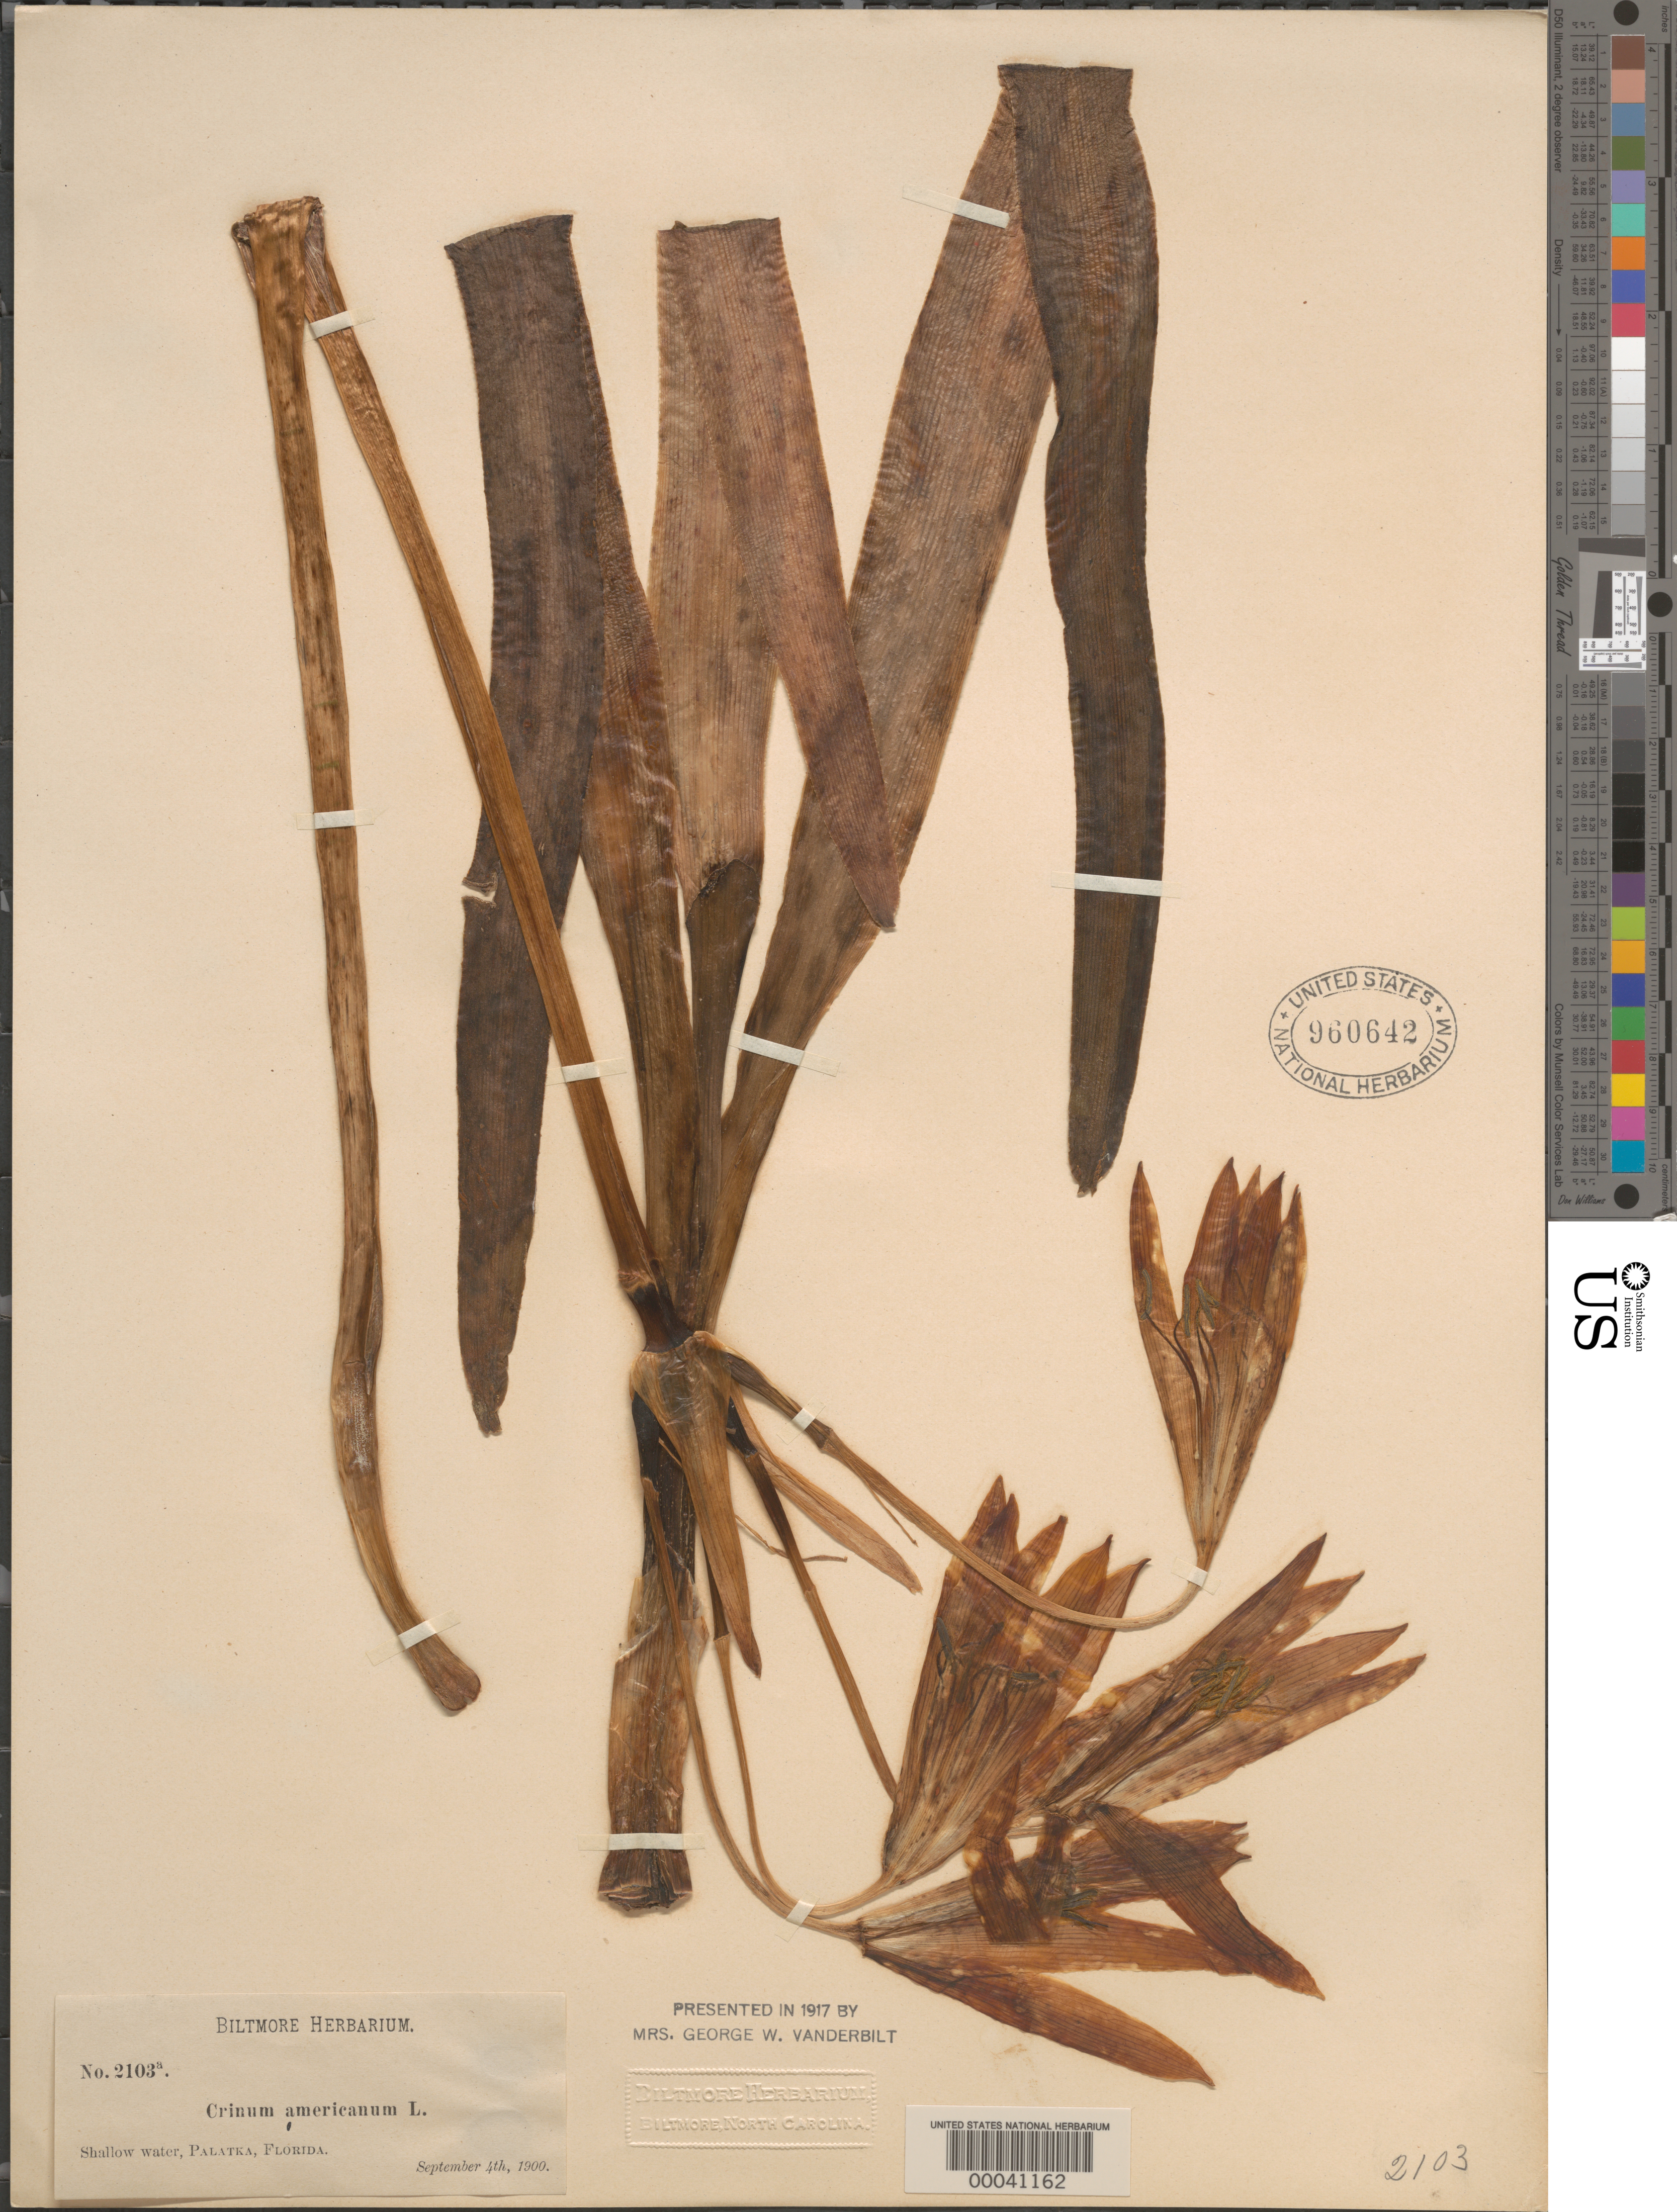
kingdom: Plantae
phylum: Tracheophyta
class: Liliopsida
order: Asparagales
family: Amaryllidaceae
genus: Crinum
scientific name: Crinum americanum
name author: L.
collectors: ex herb. Biltmore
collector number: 2103a Bilt. Herb.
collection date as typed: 04 Sep 1900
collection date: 1900-09-04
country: United States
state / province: Florida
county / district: Putnam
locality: Palatka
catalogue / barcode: US 960642